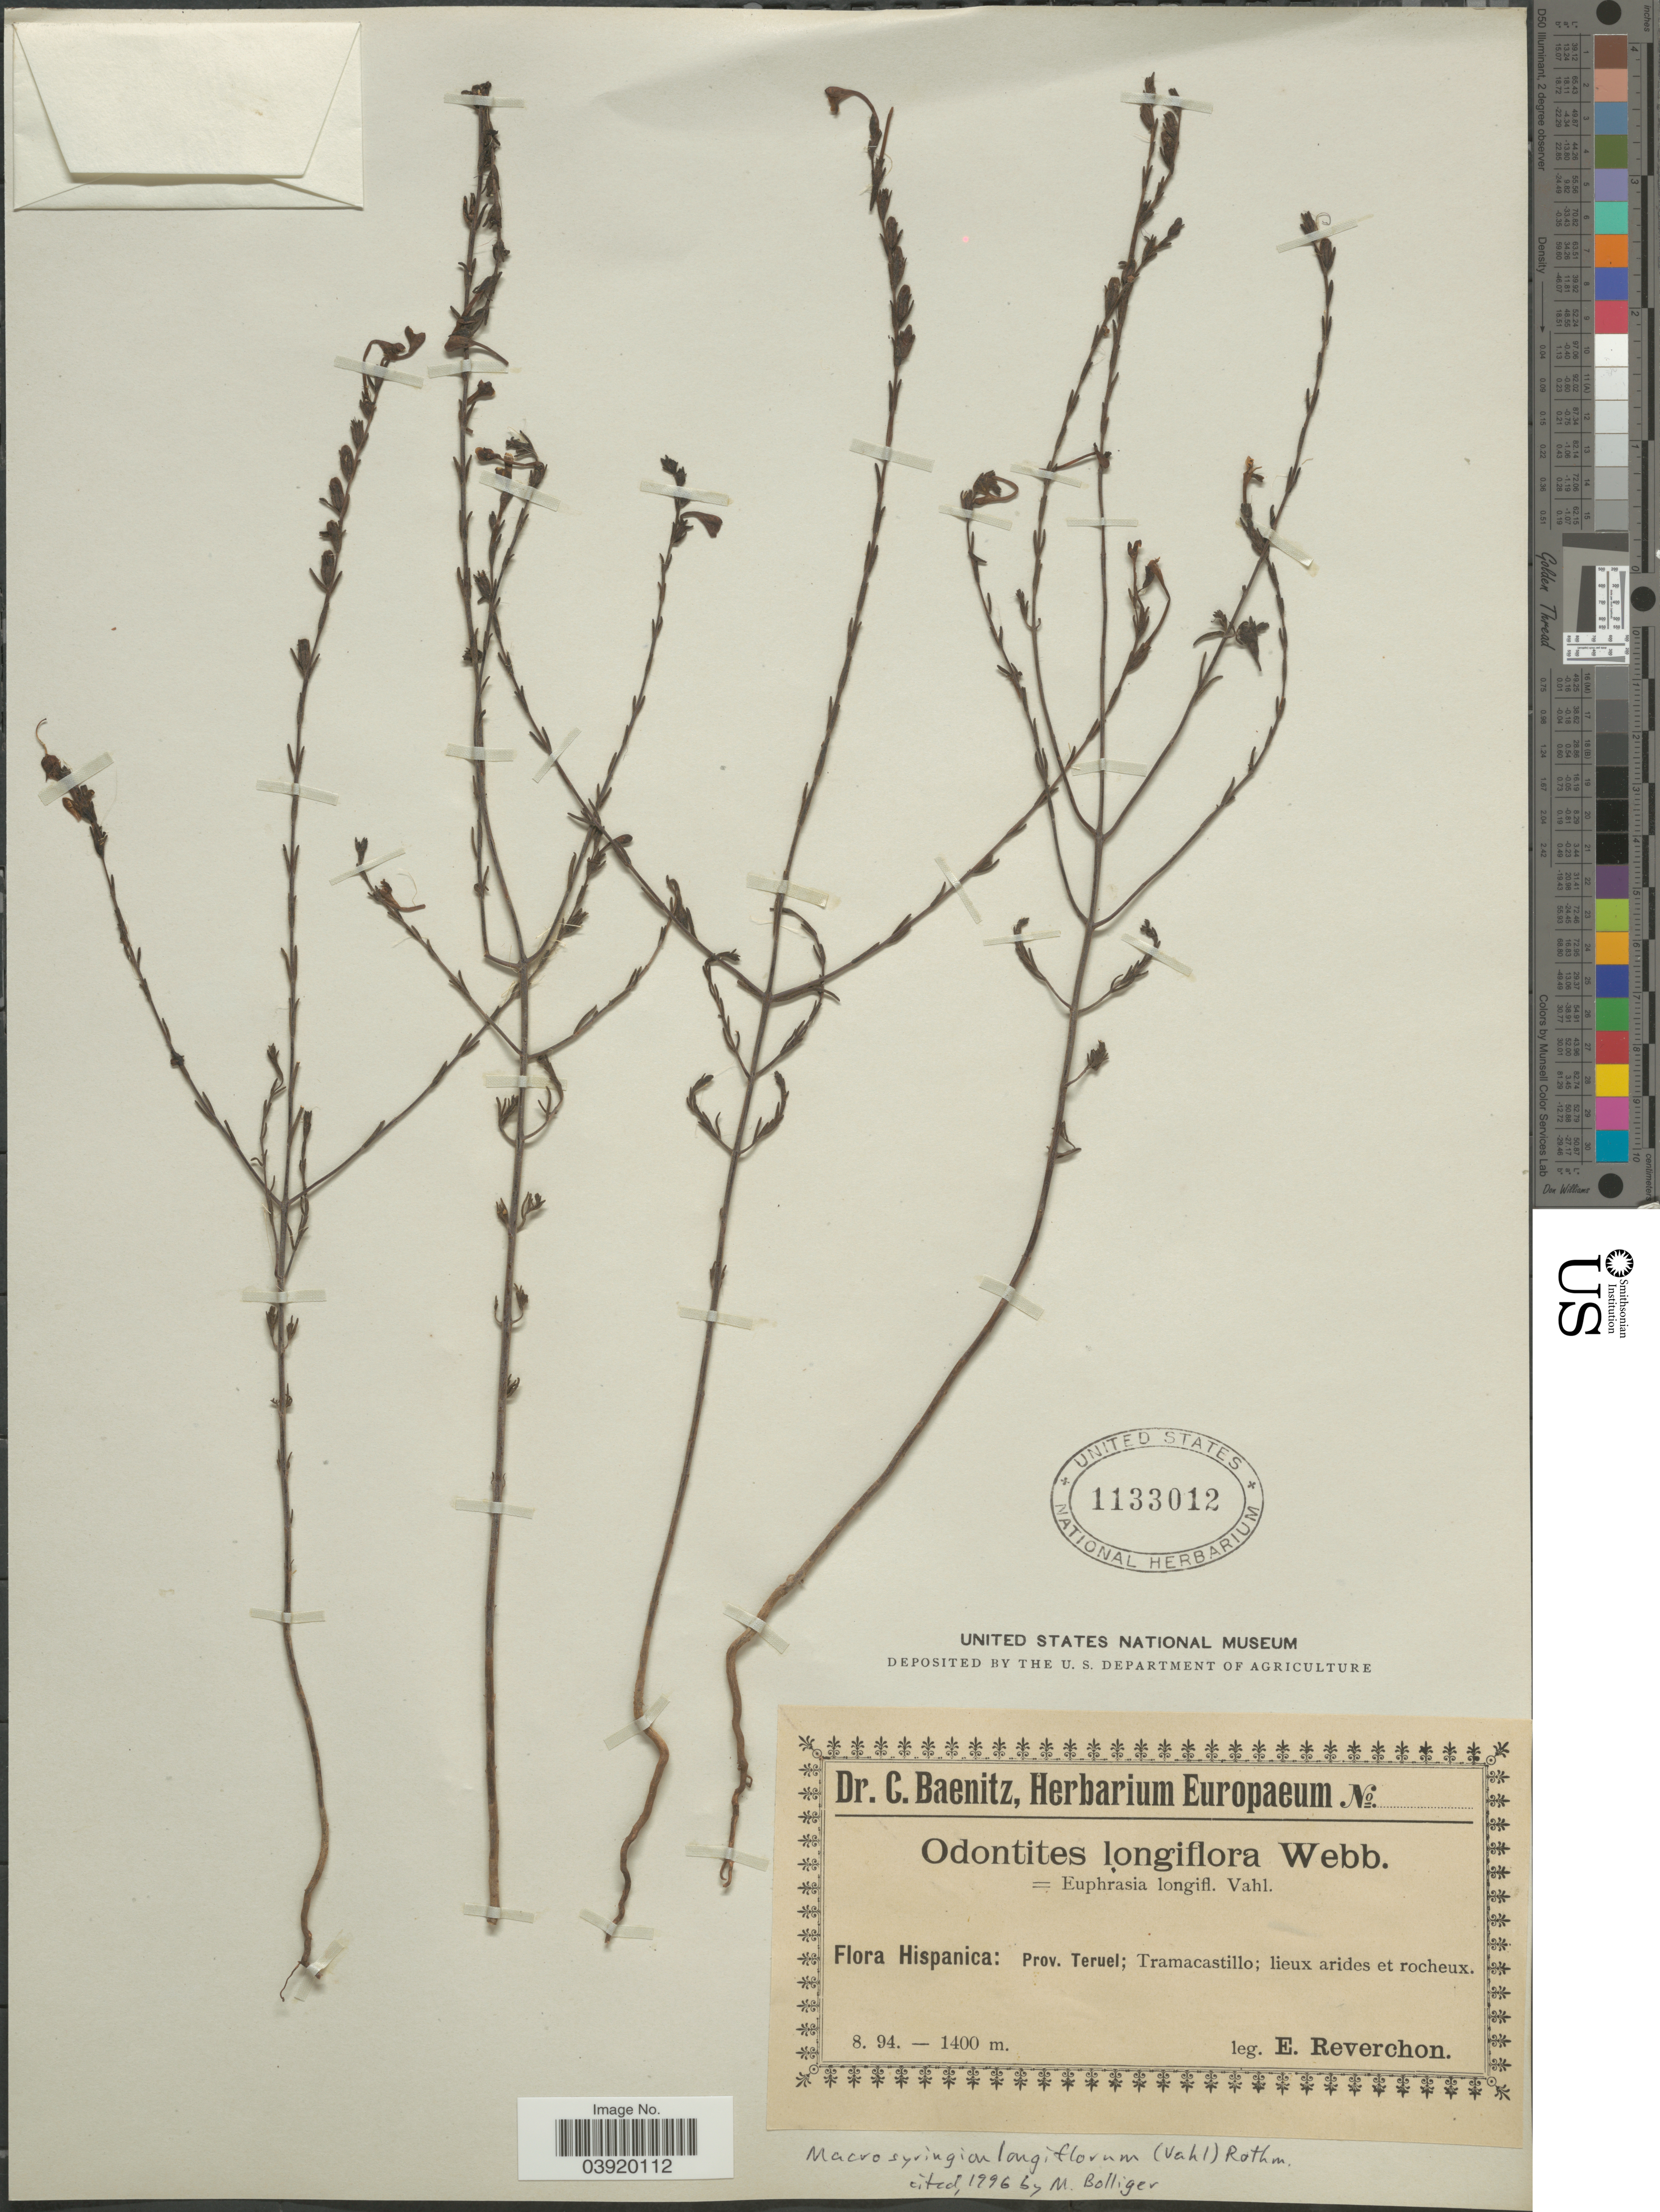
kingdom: Plantae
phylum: Tracheophyta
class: Magnoliopsida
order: Lamiales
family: Orobanchaceae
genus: Macrosyringion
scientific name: Macrosyringion longiflorum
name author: (Vahl) Rothm.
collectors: E. Reverchon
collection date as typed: Transcribed d/m/y: /8/94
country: Spain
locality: Hispanica: Prov. Teruel; Tramacastillo.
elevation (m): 1400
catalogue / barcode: US 1133012